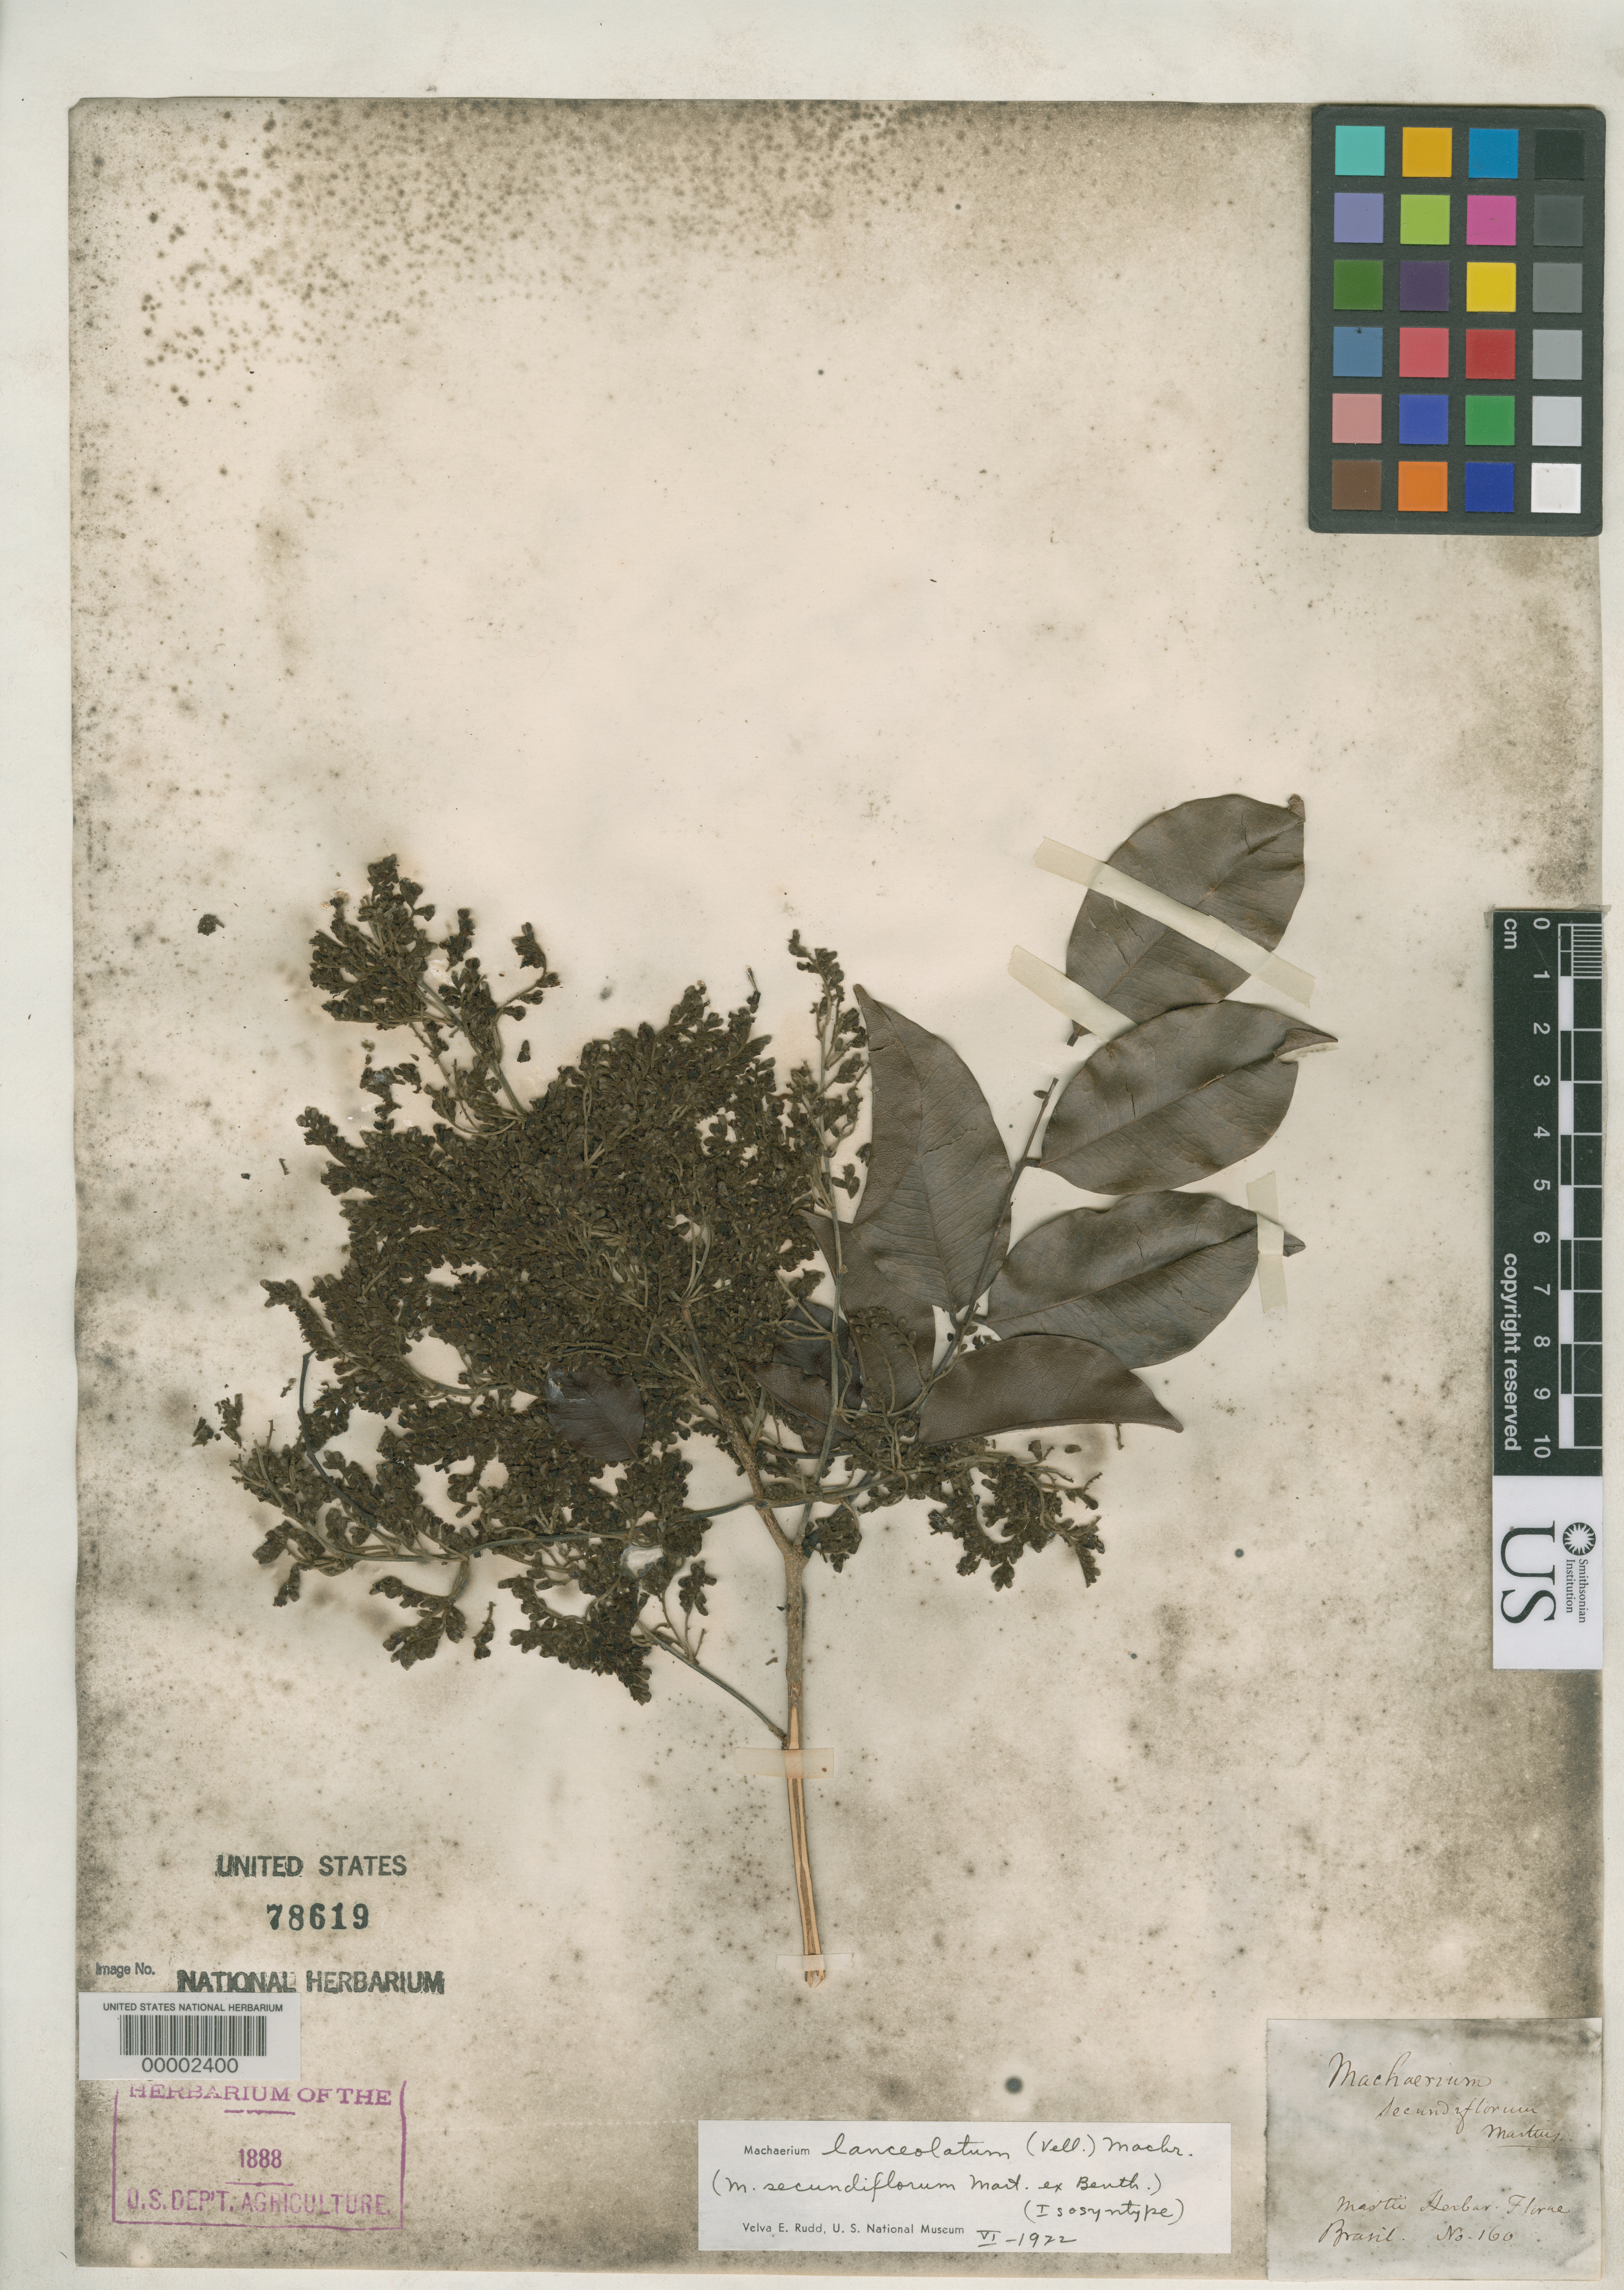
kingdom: Plantae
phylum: Tracheophyta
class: Magnoliopsida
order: Fabales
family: Fabaceae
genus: Machaerium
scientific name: Machaerium secundiflorum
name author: Mart.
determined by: Rudd, V. E.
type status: Isosyntype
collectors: ex herb. K.F.P von Martius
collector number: Fl. Bras. 160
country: Brazil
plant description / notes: Also published in Flora 20 (2, Beibl.): 118 (1837) and Ann. Wiener Mus. Naturgesch. 2: 100 (1839).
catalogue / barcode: US 78619